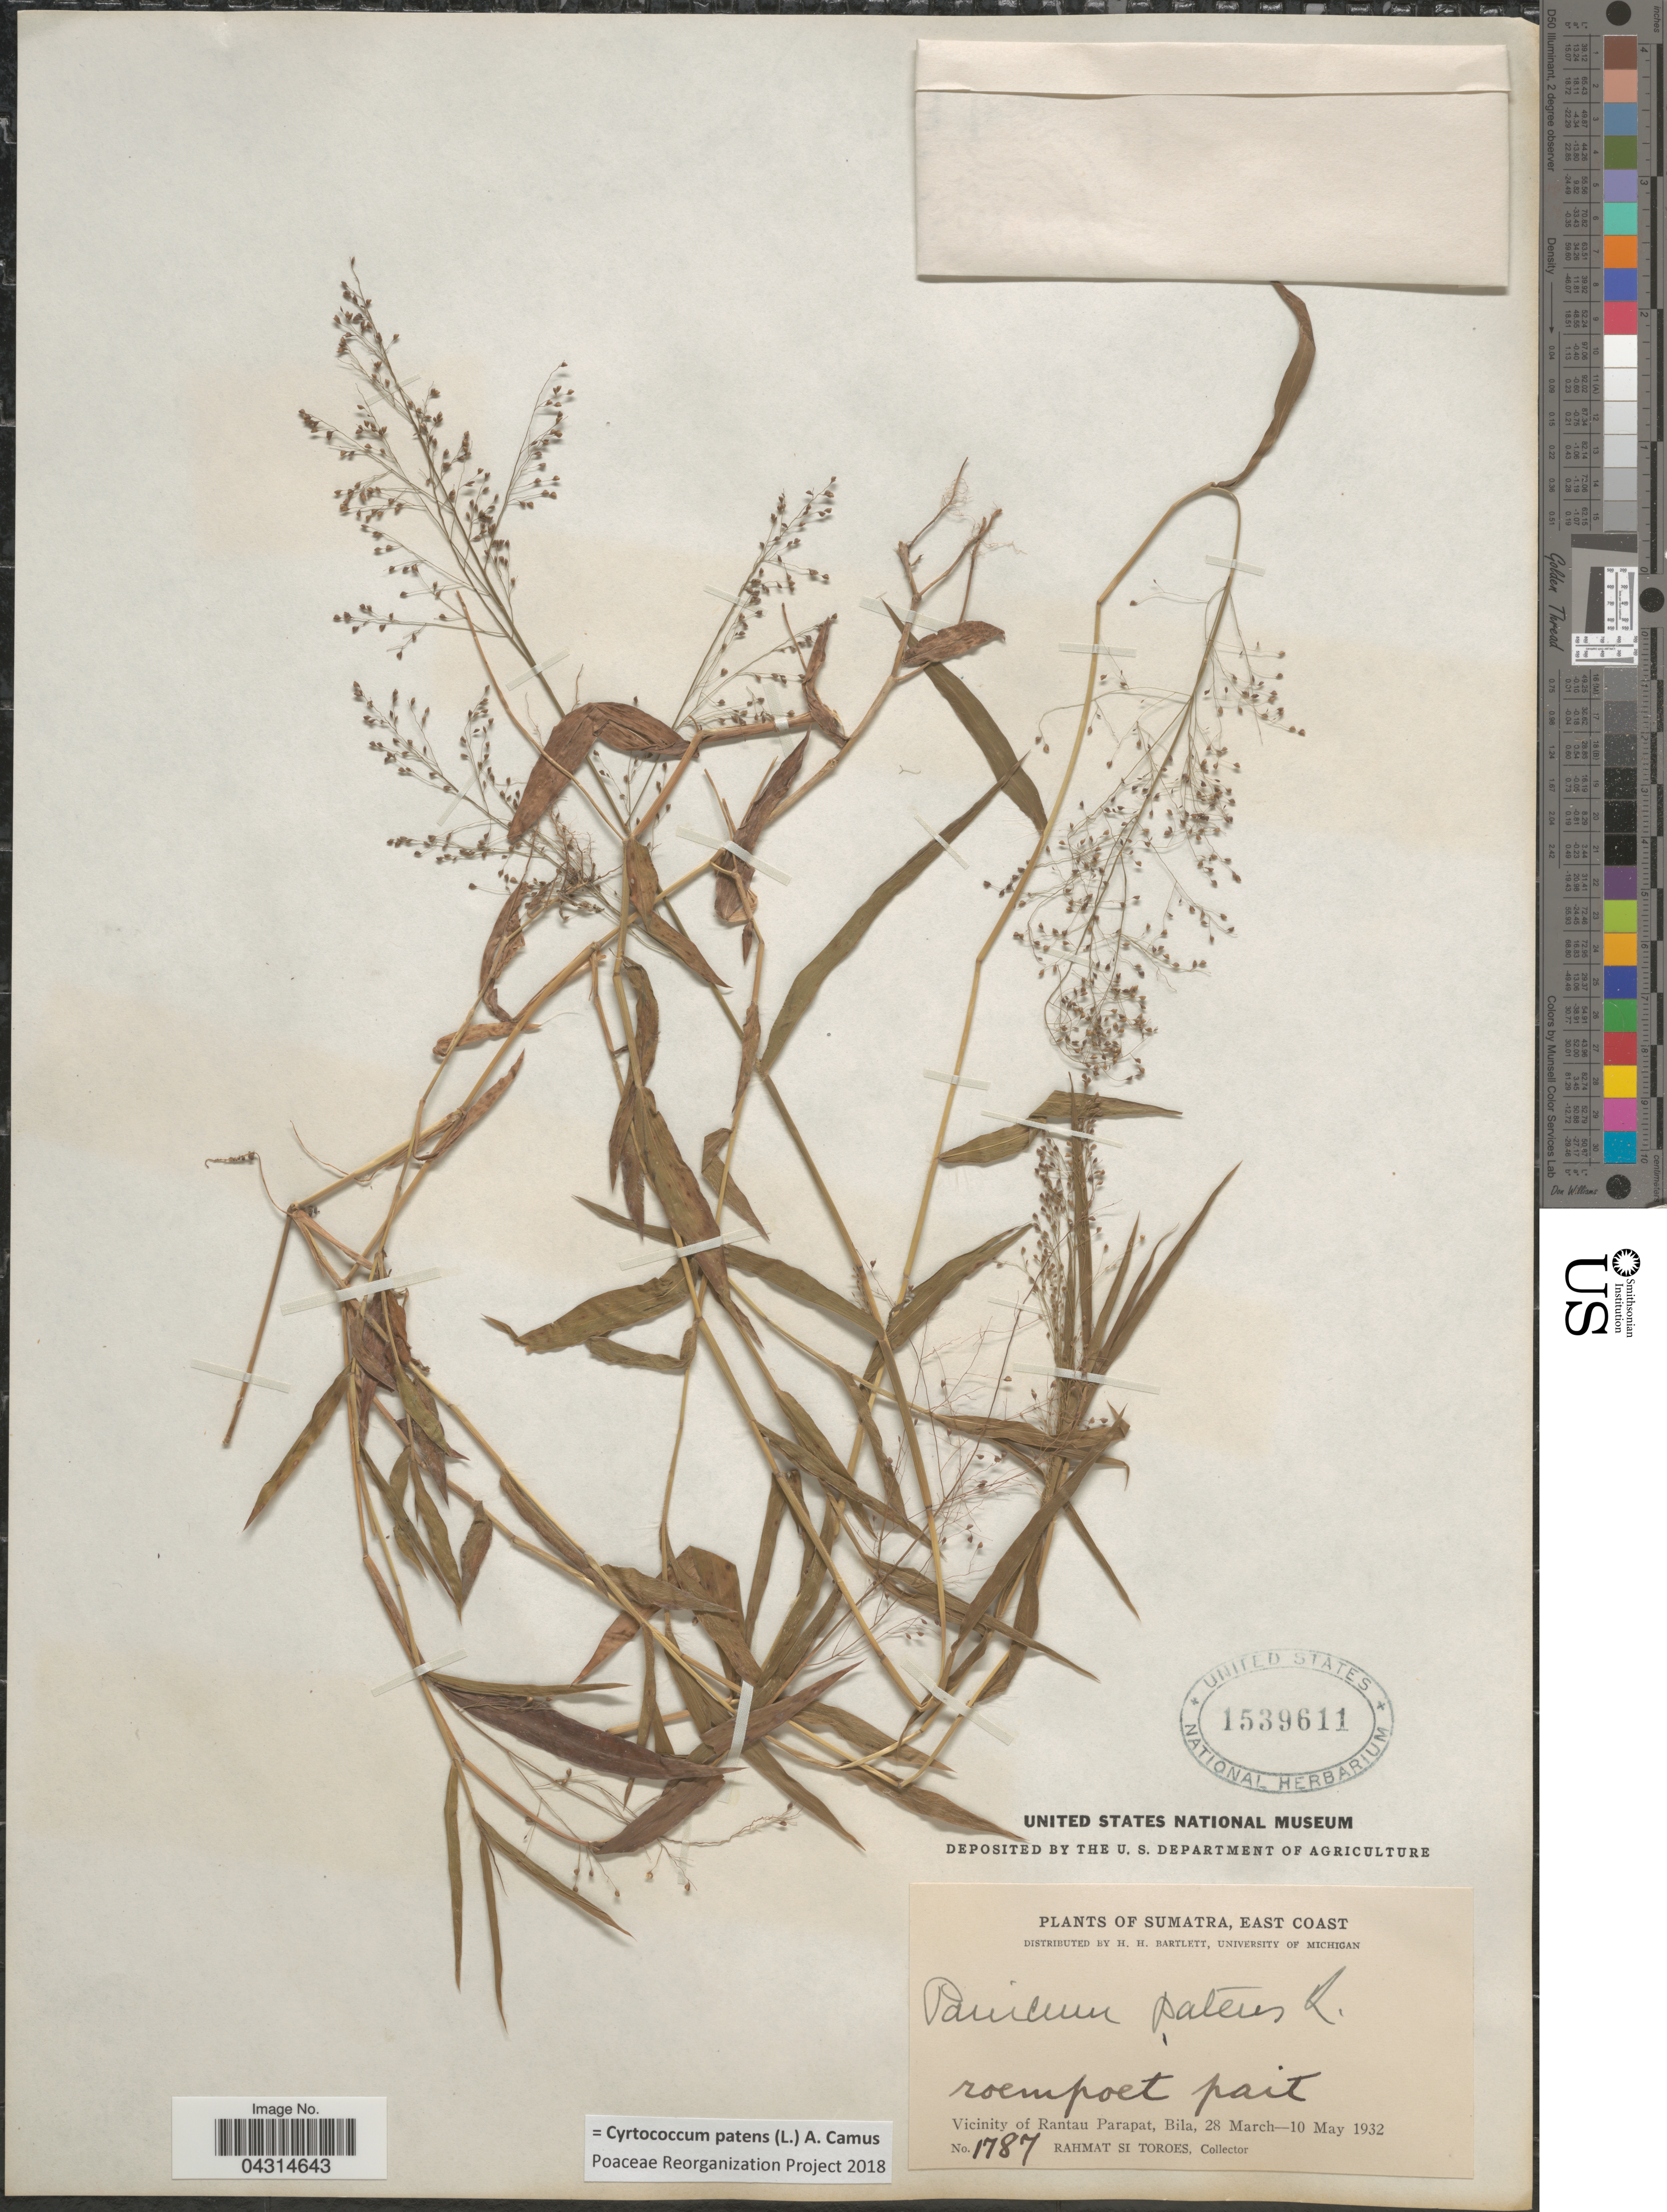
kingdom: Plantae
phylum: Tracheophyta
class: Liliopsida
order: Poales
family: Poaceae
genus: Cyrtococcum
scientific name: Cyrtococcum patens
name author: (L.) A. Camus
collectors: Rahmat Si Boeea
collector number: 1787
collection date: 1932-03-28/1932-05-10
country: Indonesia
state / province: Sumatra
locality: East Coast. Roempoet pait. Vicinity of Rantau Parapat, Bila.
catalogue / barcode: US 1539611